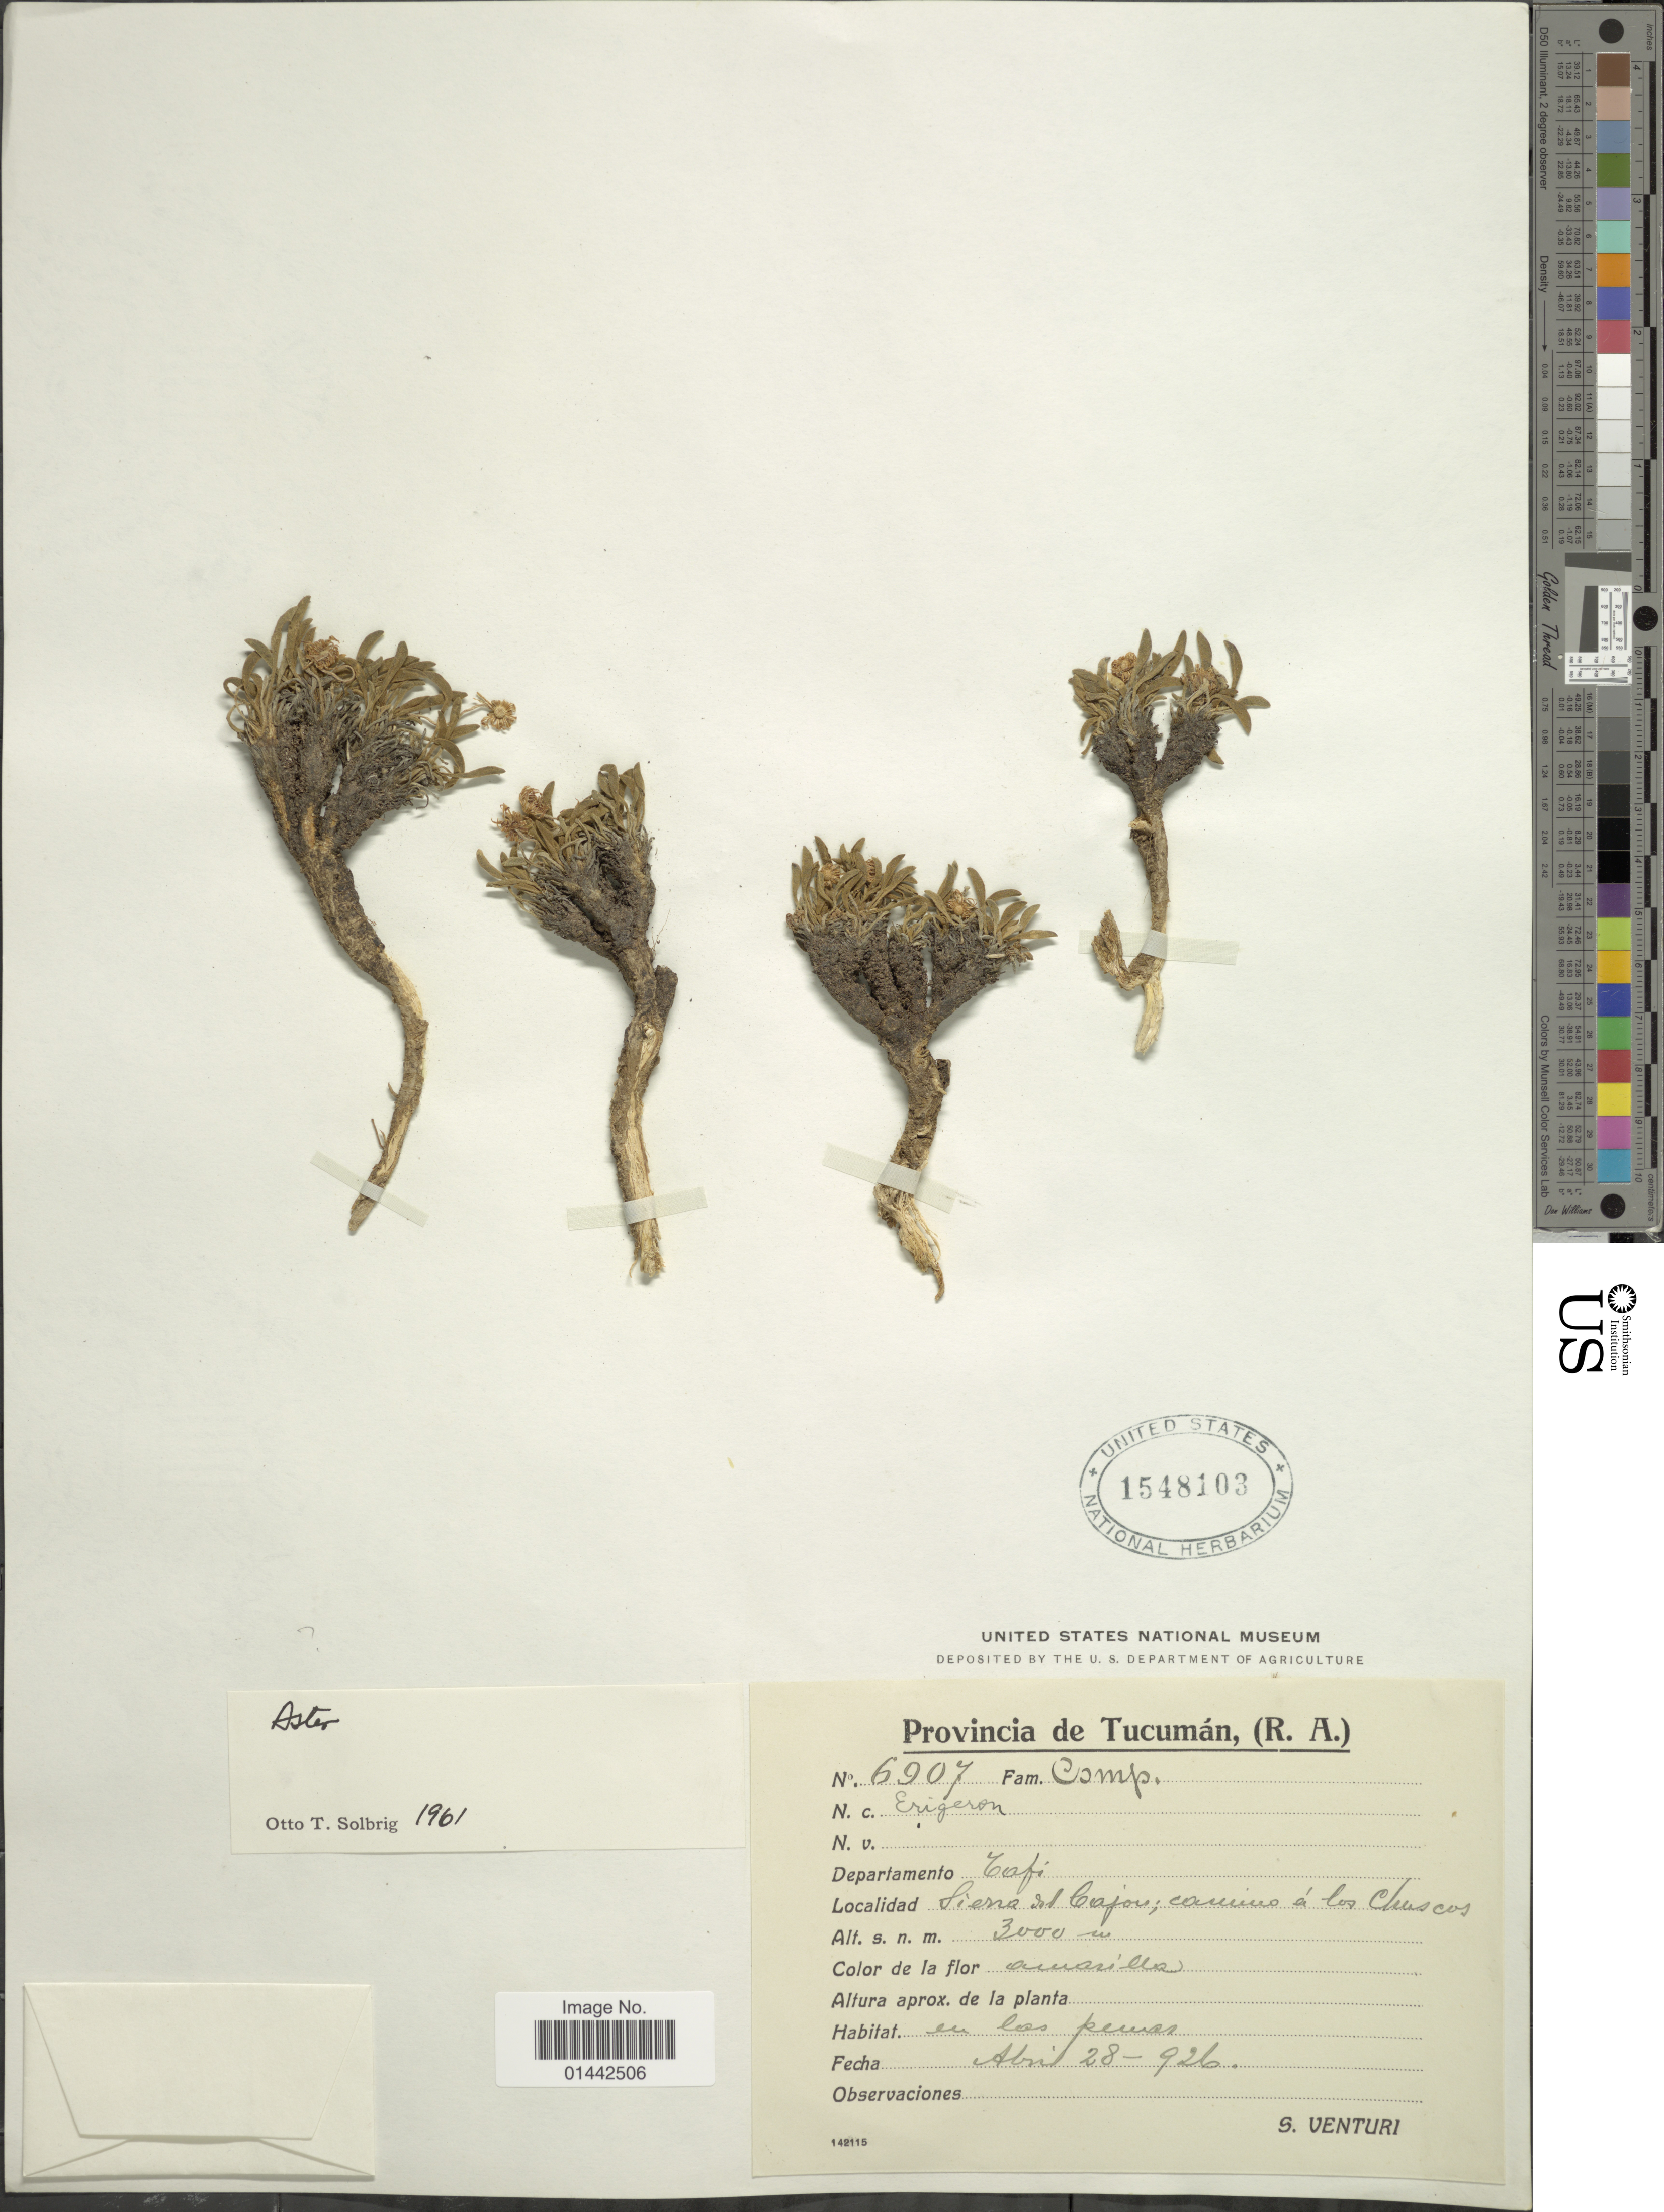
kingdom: Plantae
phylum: Tracheophyta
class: Magnoliopsida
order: Asterales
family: Asteraceae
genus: Erigeron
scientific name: Erigeron sp.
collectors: S. Venturi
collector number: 6907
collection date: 1926-04-28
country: Argentina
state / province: Tucuman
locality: (R.A.) Departamento Tafi, Sierra del Cajou; camino á los Chuscos.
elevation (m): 3000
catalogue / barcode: US 1548103